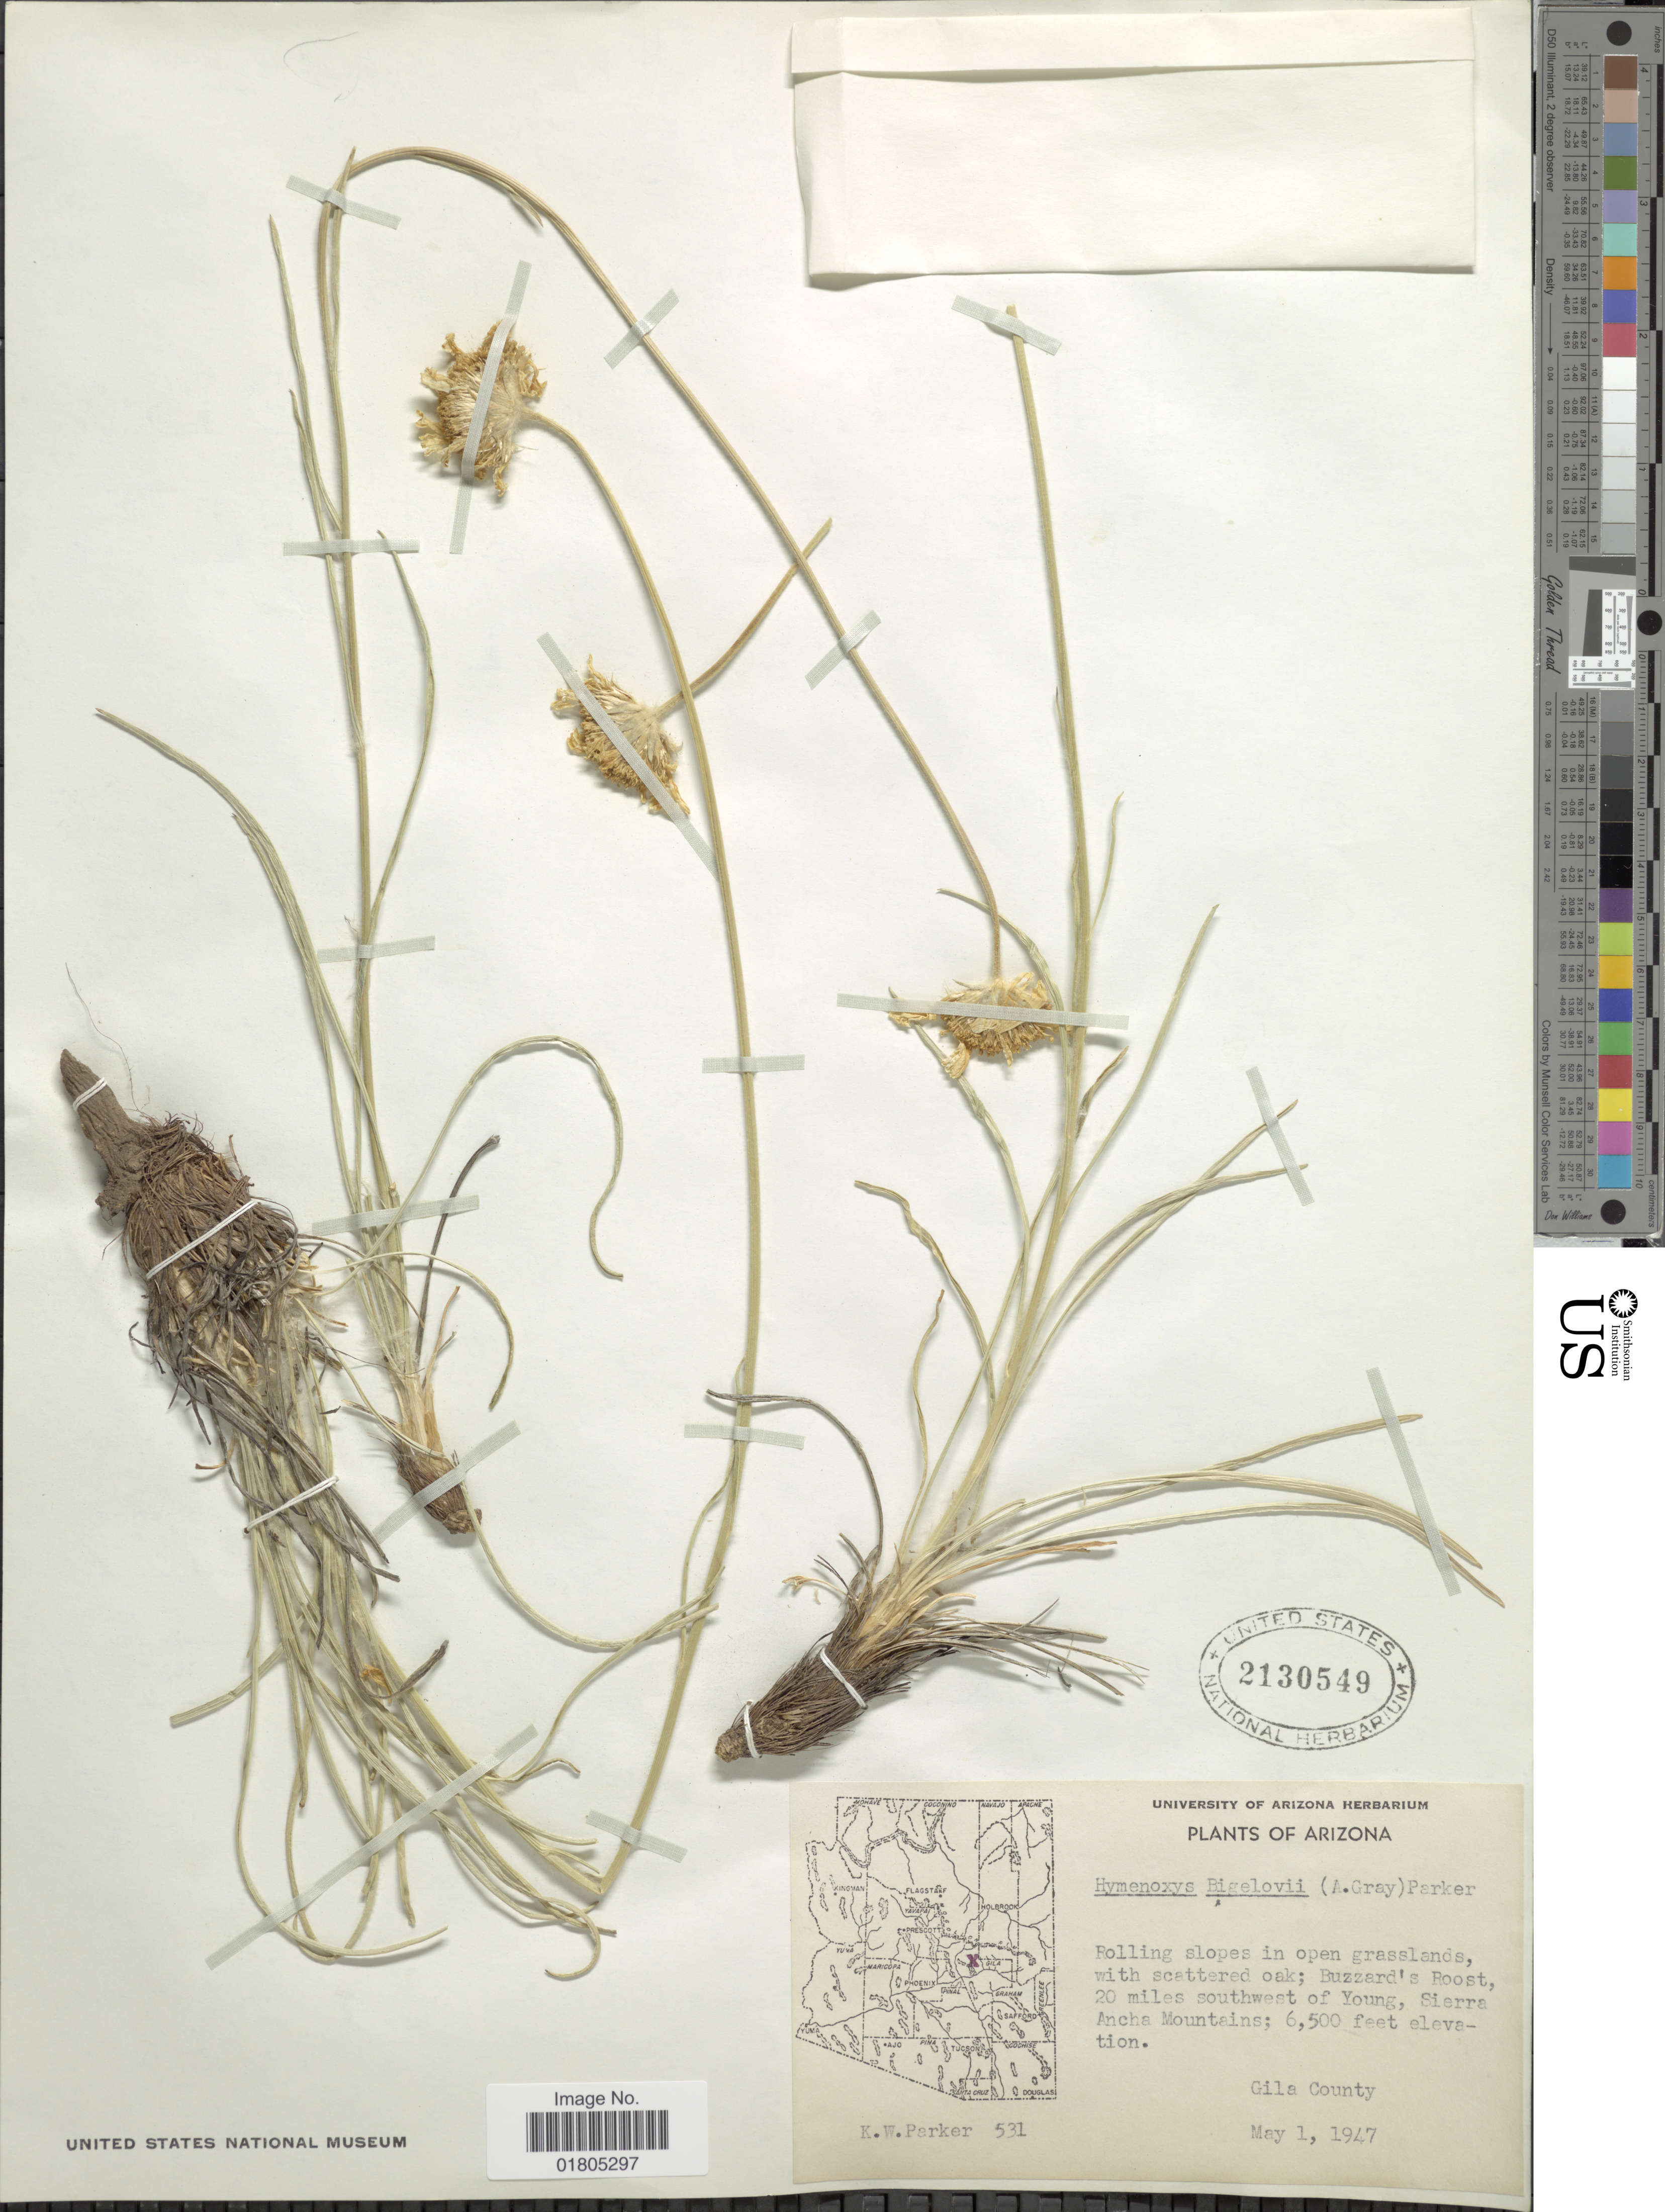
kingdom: Plantae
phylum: Tracheophyta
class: Magnoliopsida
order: Asterales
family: Asteraceae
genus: Actinea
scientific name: Actinea bigelovii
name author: (A. Gray) Kuntze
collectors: K. Parker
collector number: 531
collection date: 1947-05-01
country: United States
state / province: Arizona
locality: Buzzard's Roost, 20 miles southwest of Young, Sierra Ancha Mountains, Gila County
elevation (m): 1981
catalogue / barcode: US 2130549